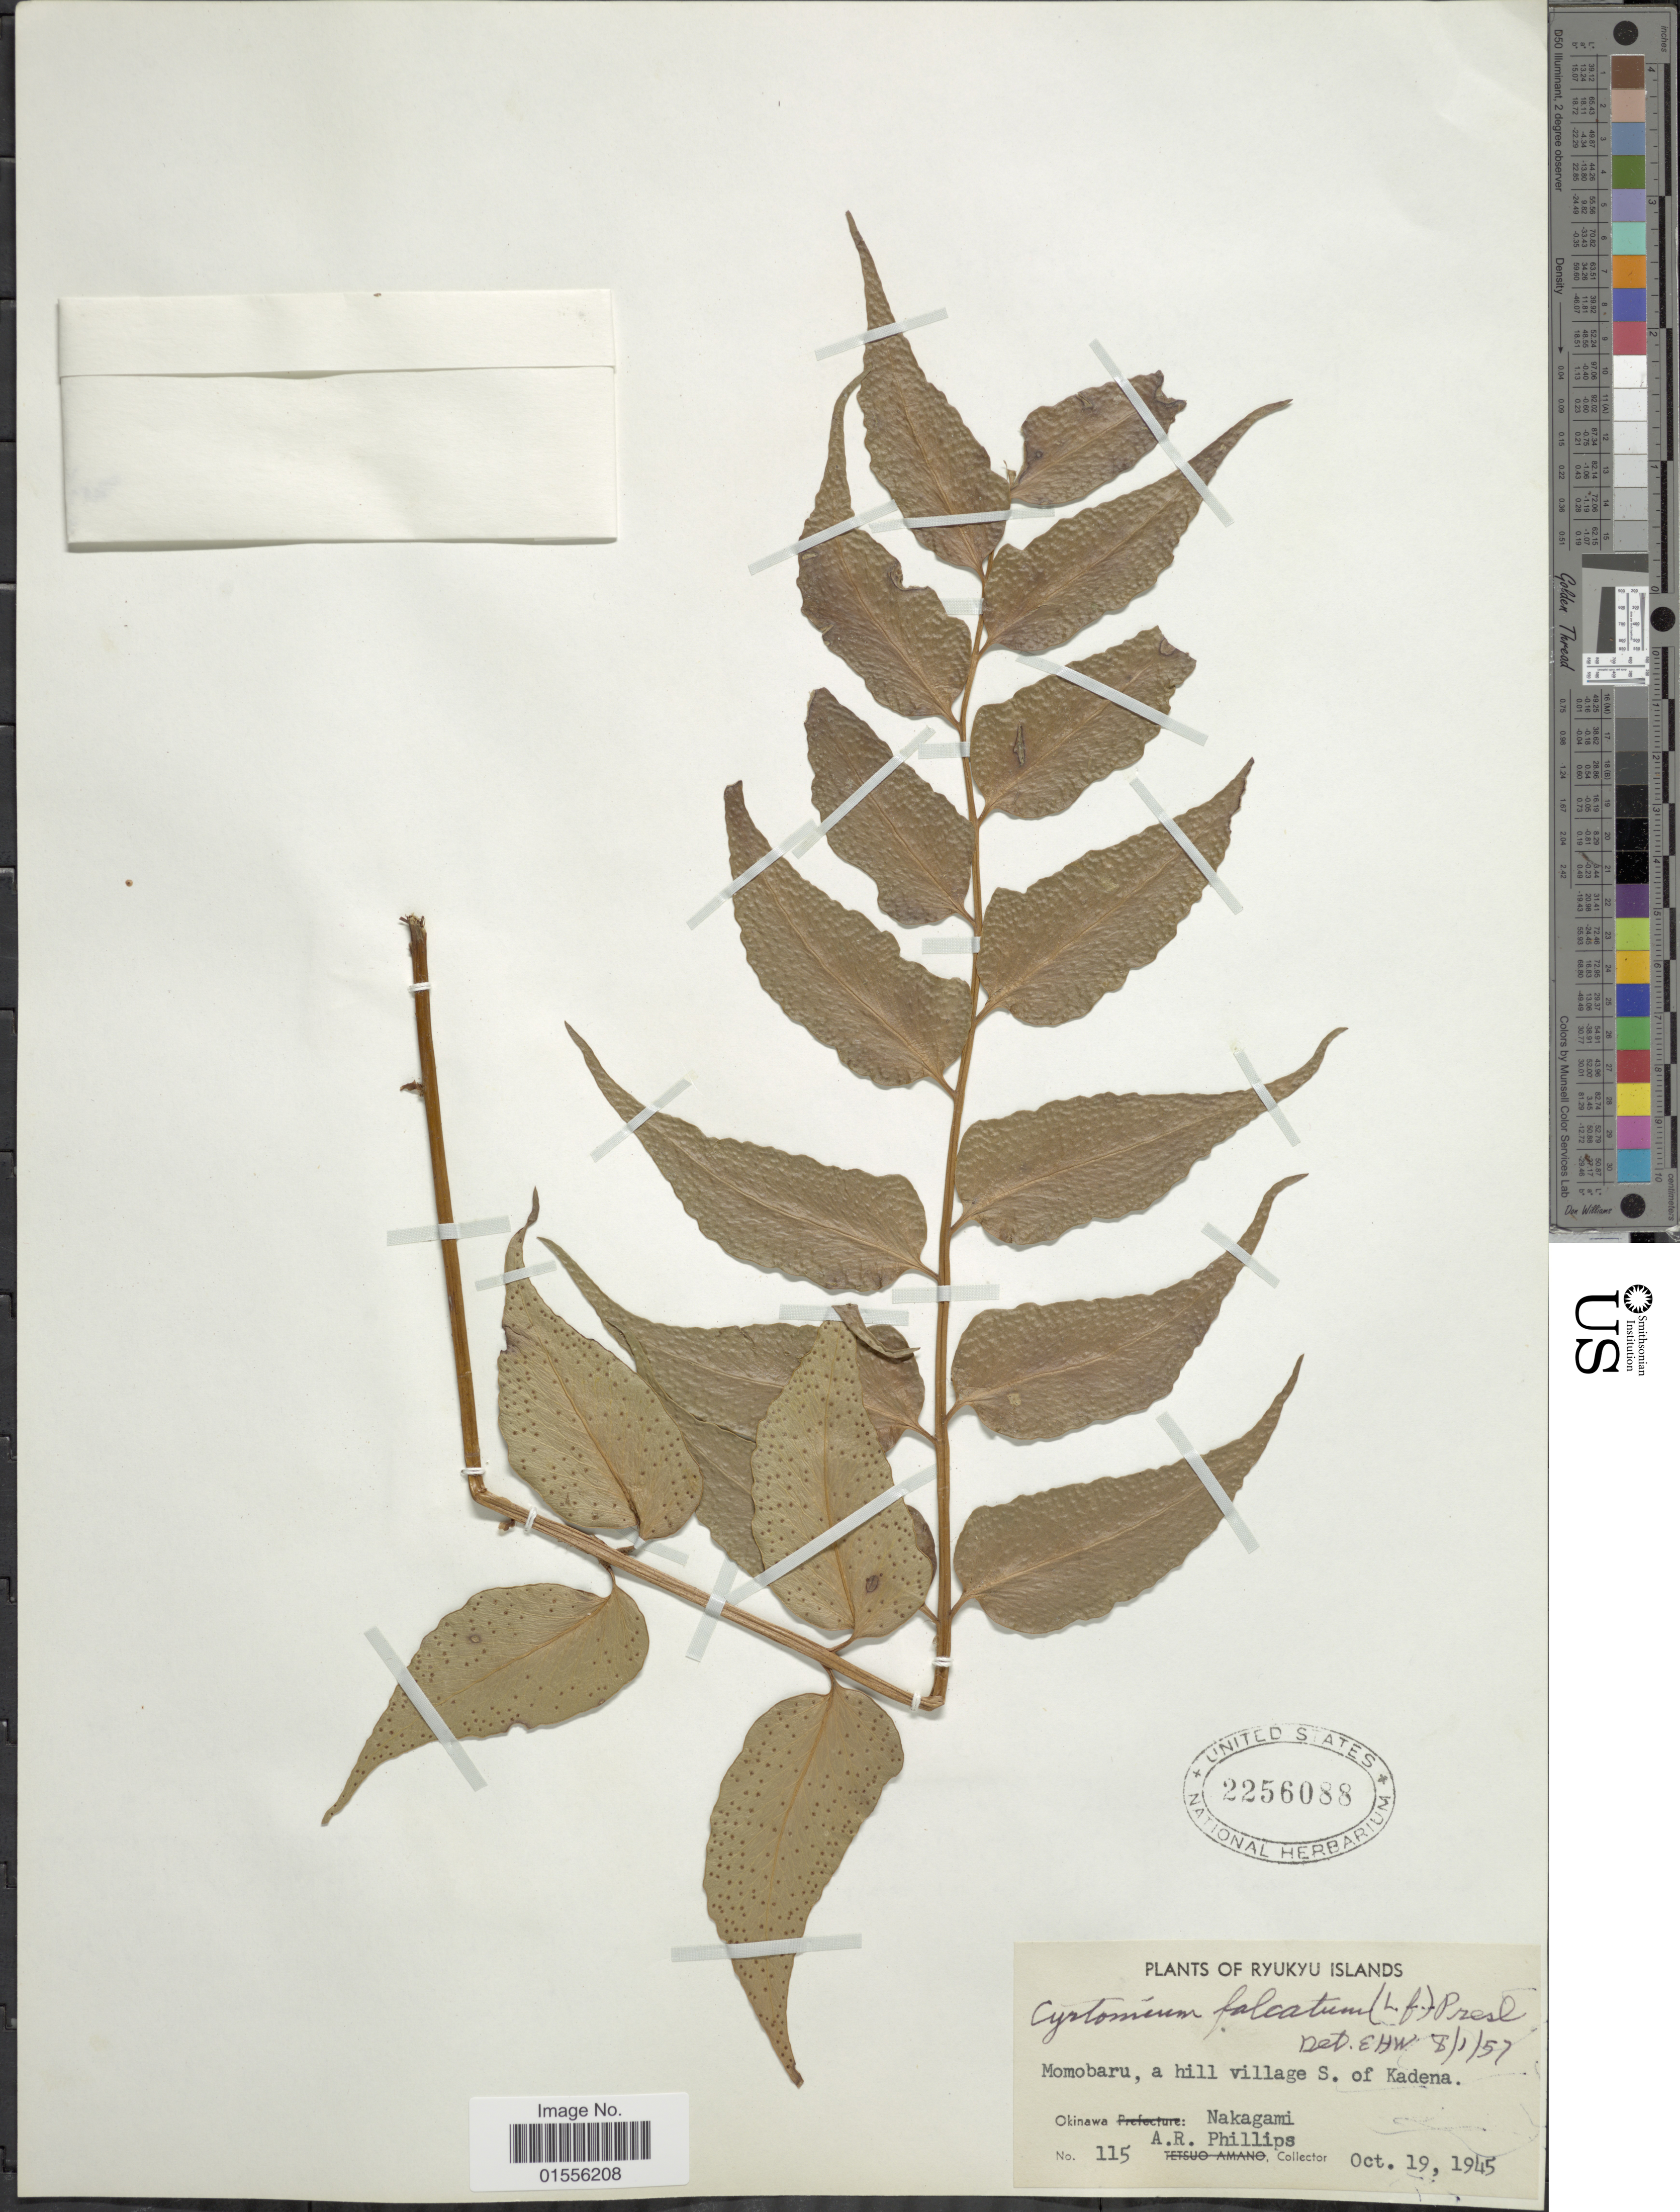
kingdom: Plantae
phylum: Tracheophyta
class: Polypodiopsida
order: Polypodiales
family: Dryopteridaceae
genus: Cyrtomium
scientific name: Cyrtomium falcatum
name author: (L. f.) C. Presl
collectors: A. R. Phillips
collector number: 115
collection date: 1945-10-19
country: Japan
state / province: Okinawa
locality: Ryukyu Islands, Momobaru, a hill village S. of Kadena. Okinawa: Nakagami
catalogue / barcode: US 2256088